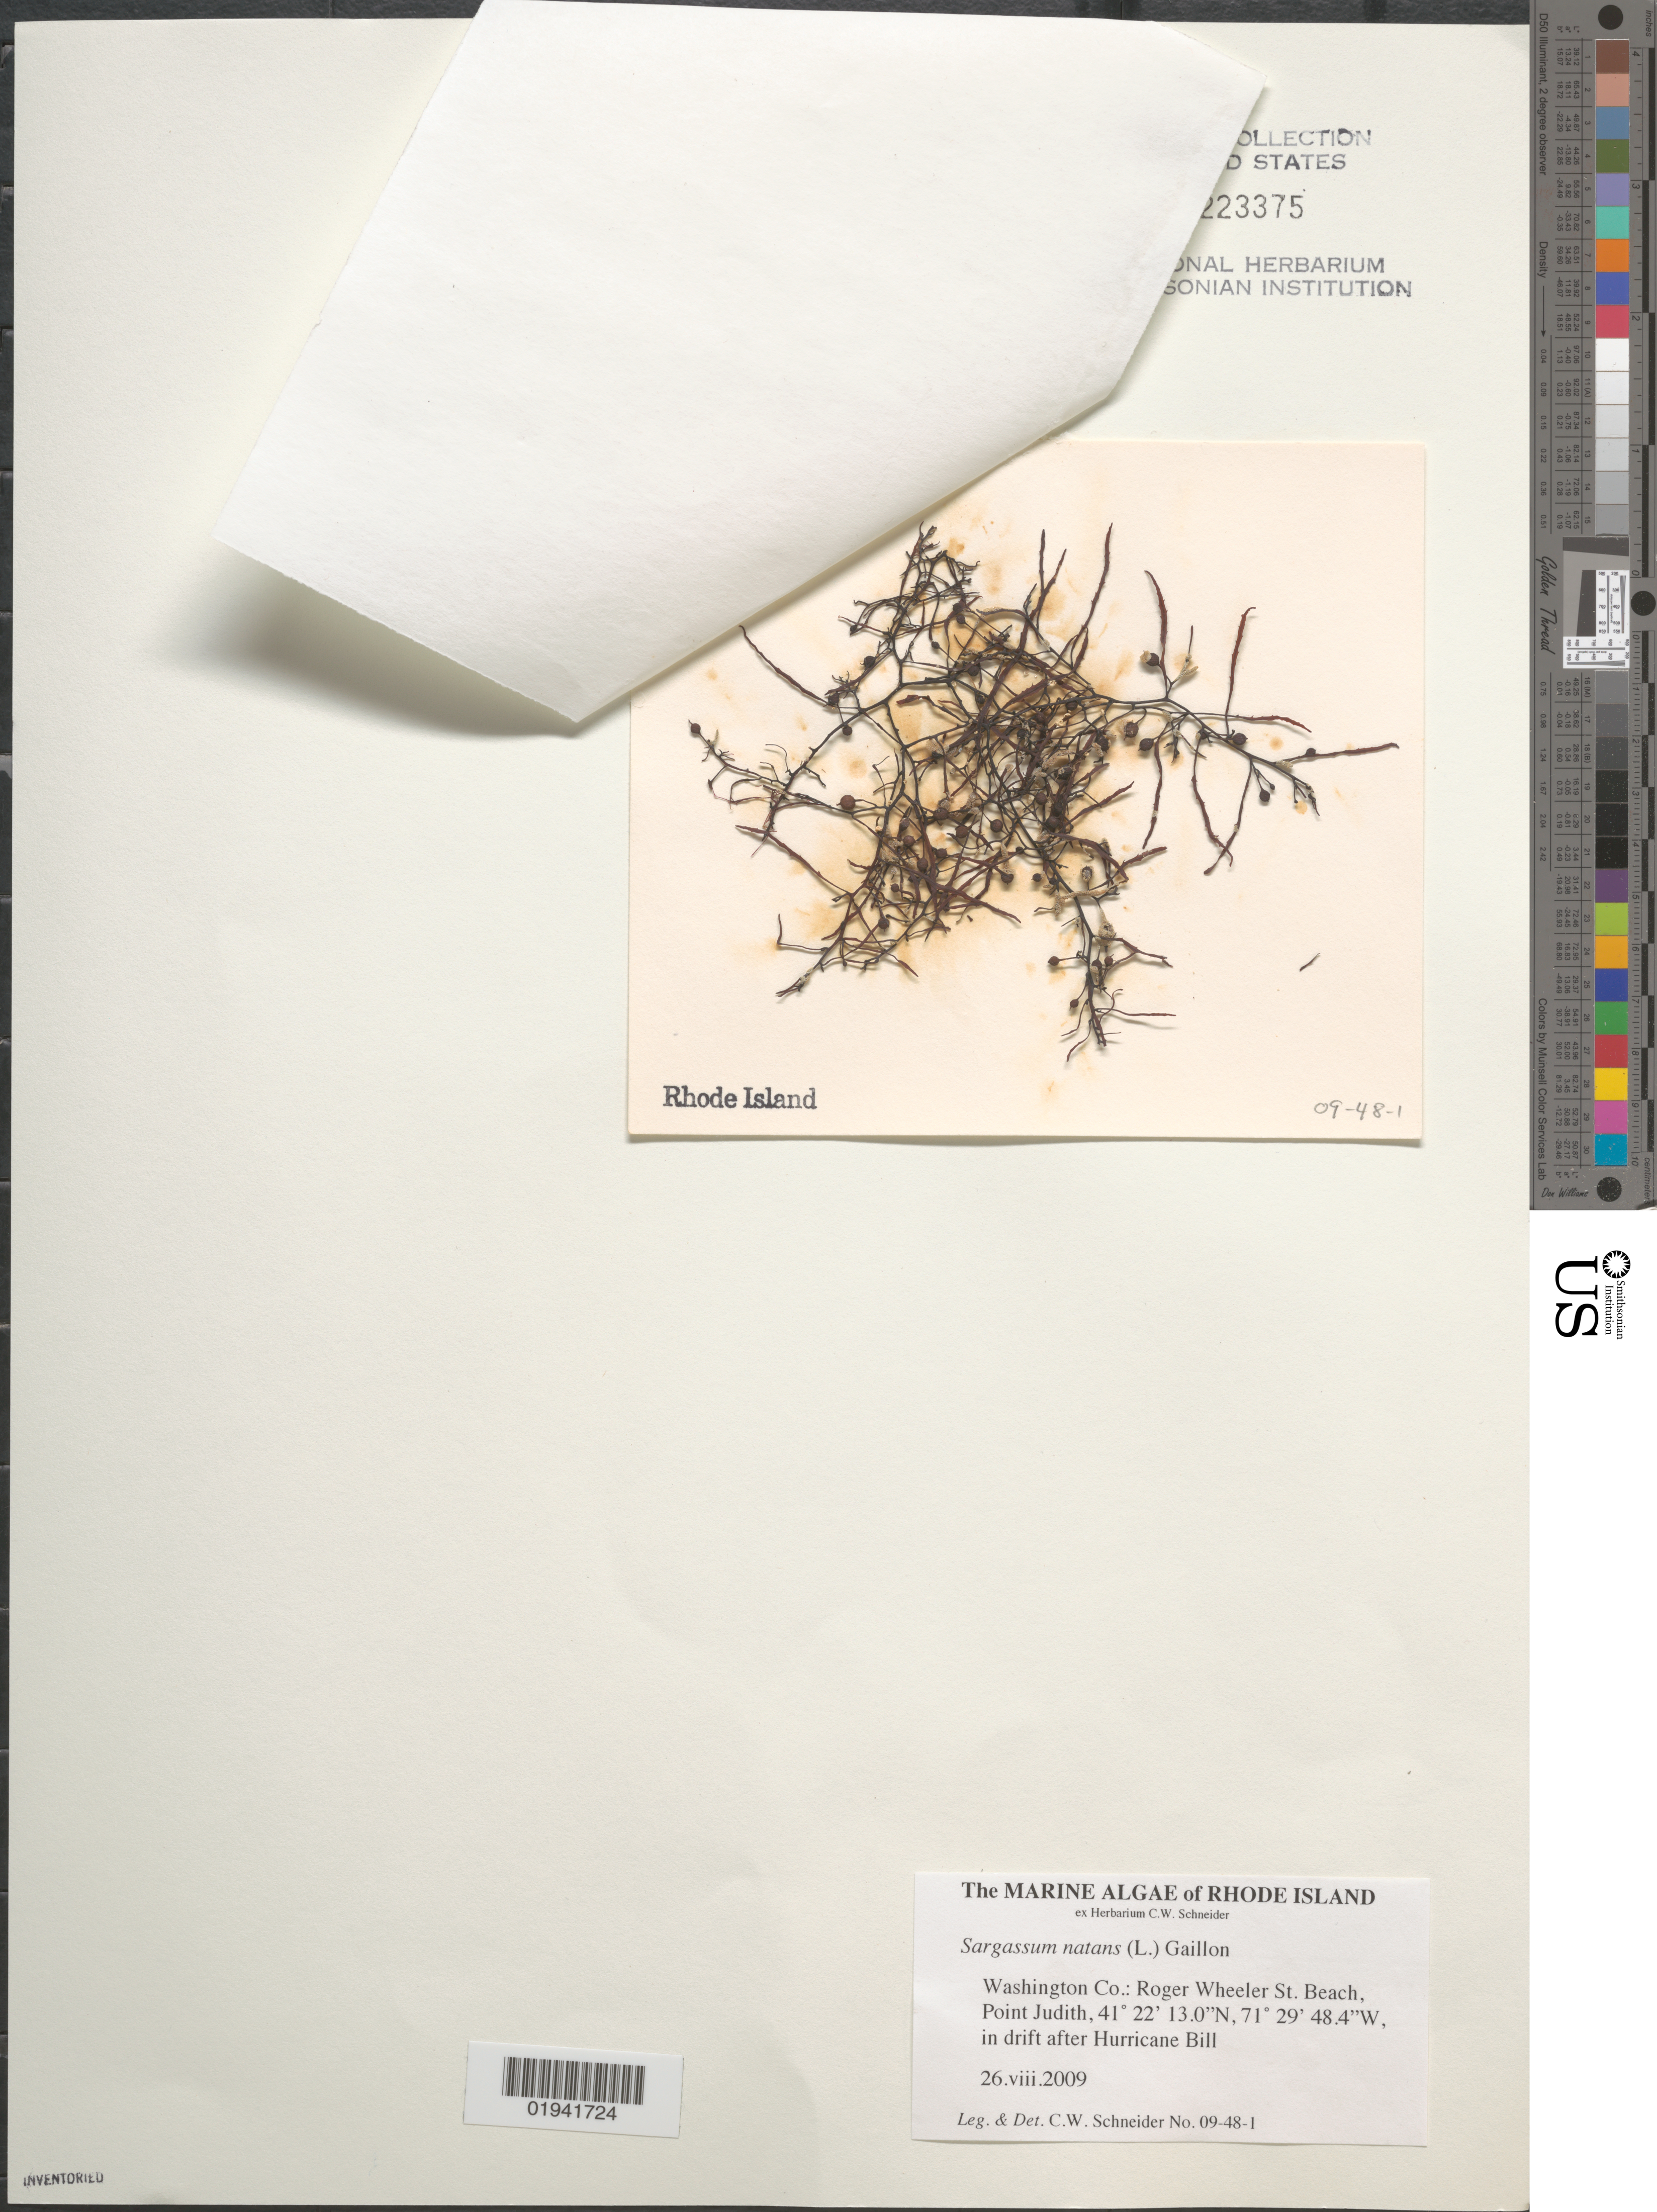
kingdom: Plantae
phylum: Rhodophyta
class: Florideophyceae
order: Nemastomatales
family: Nemastomataceae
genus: Predaea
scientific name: Predaea goffiana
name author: D.L. Ballant. et al.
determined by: Schneider, C. W.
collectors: C. W. Schneider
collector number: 09-48-1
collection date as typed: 26 Aug 2009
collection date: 2009-08-26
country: United States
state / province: Rhode Island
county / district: Washington County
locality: Roger Wheeler State Beach, Point Judith, in drift after Hurricane Bill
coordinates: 41 22'13.0"N, 71 29'48.4"W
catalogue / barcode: US 223375